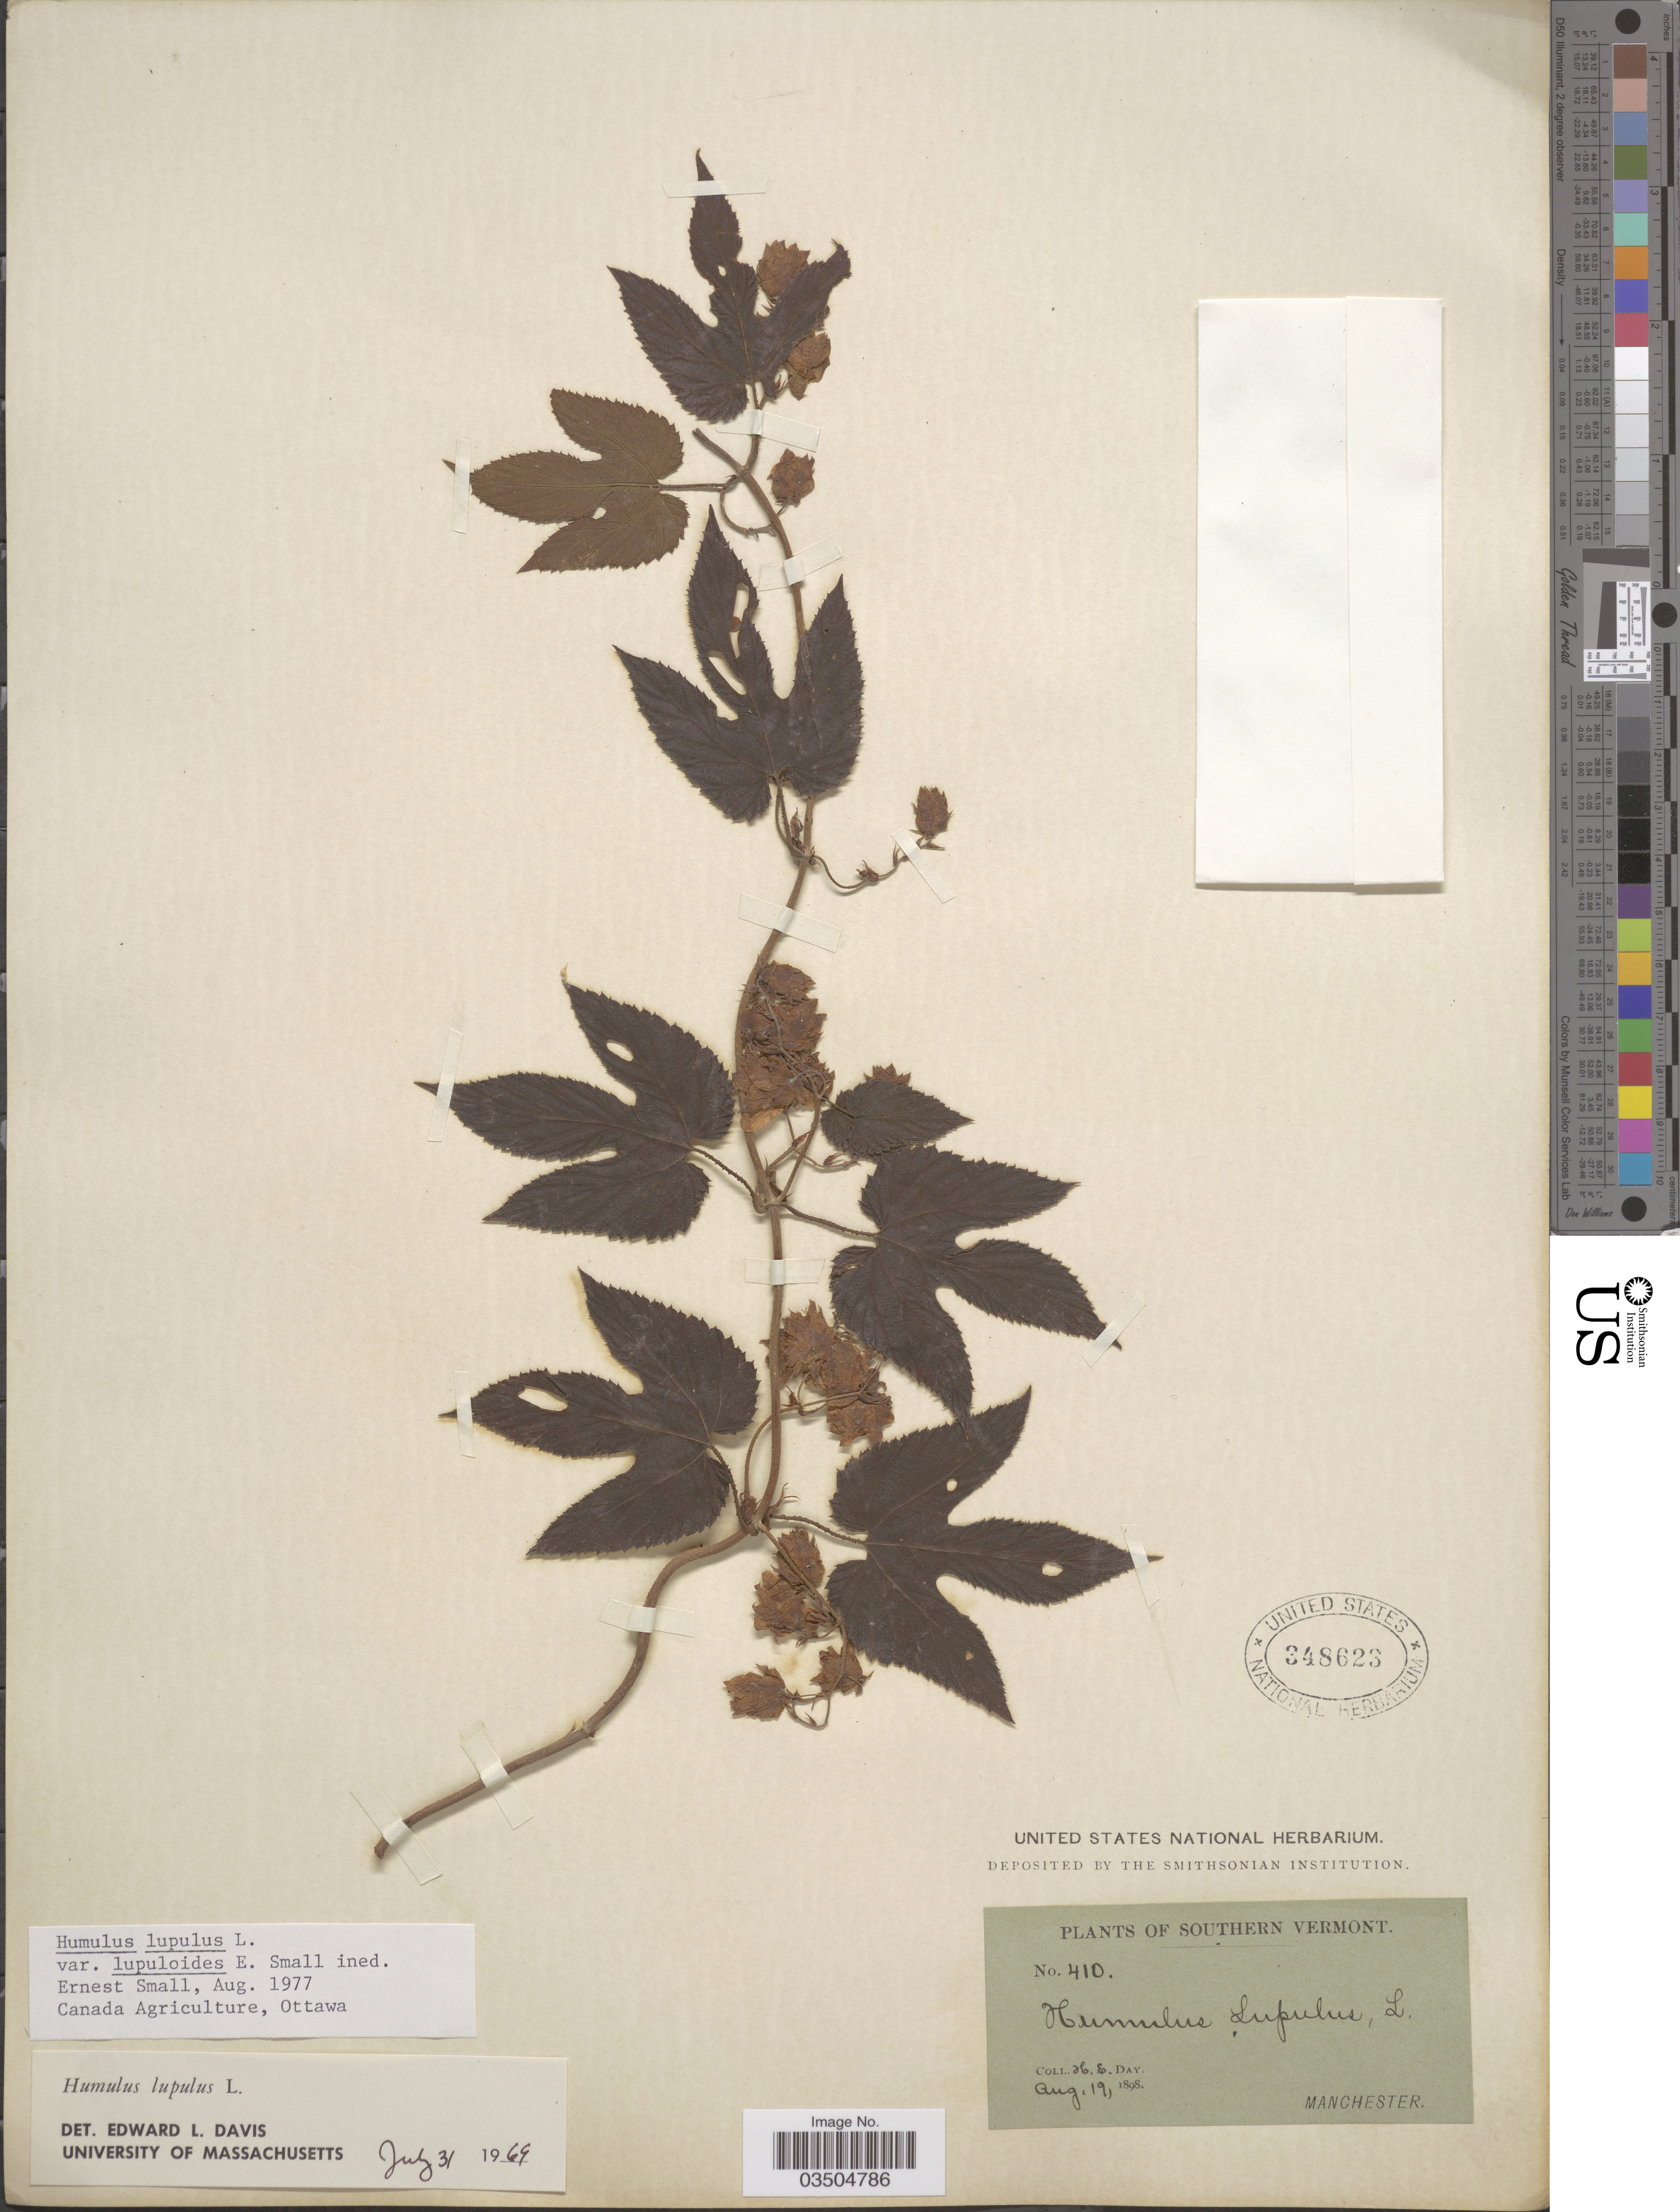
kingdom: Plantae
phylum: Tracheophyta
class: Magnoliopsida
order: Rosales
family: Cannabaceae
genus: Humulus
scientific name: Humulus americanus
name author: Nutt.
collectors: H. Day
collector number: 410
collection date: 1898-08-19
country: United States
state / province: Vermont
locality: Western Vermont. Manchester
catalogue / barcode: US 348623